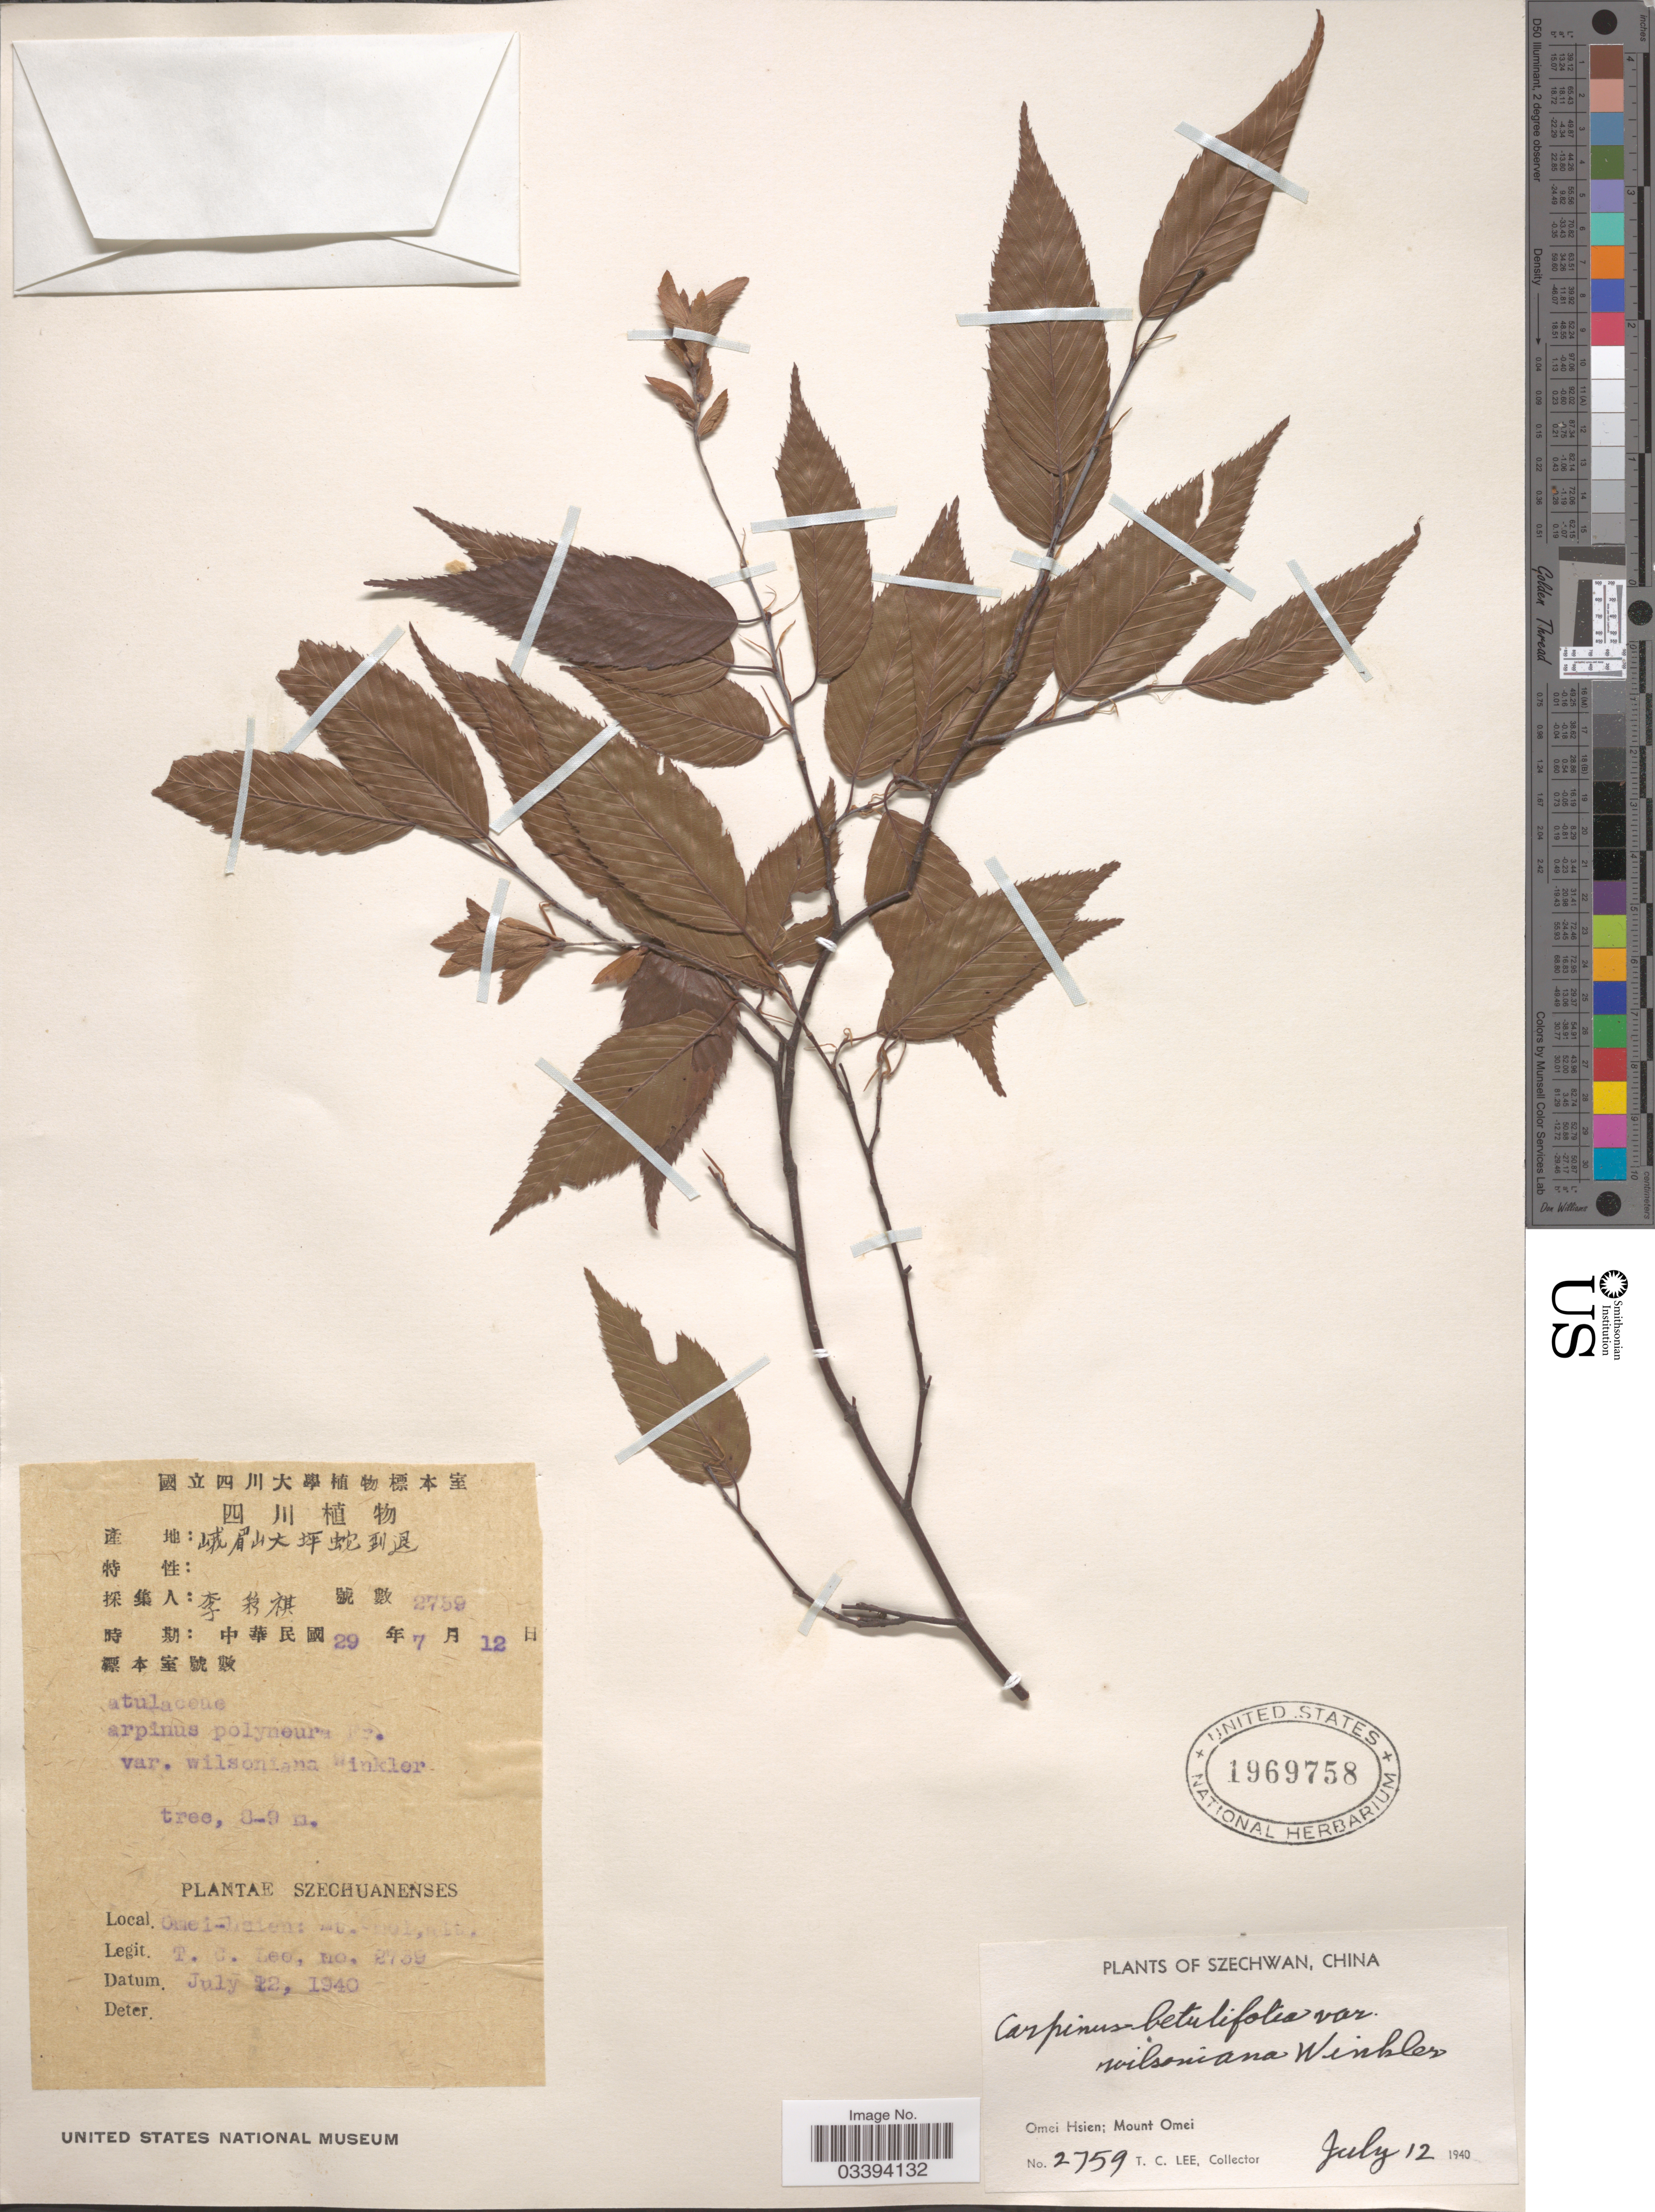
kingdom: Plantae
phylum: Tracheophyta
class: Magnoliopsida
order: Fagales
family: Betulaceae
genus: Carpinus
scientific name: Carpinus polyneura var. wilsoniana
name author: H.J.P. Winkl.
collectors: T. Lee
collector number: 2759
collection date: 1940-07-12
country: China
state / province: Sichuan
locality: Szechwan. Omei Hsien; Mount Omei.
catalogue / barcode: US 1969758